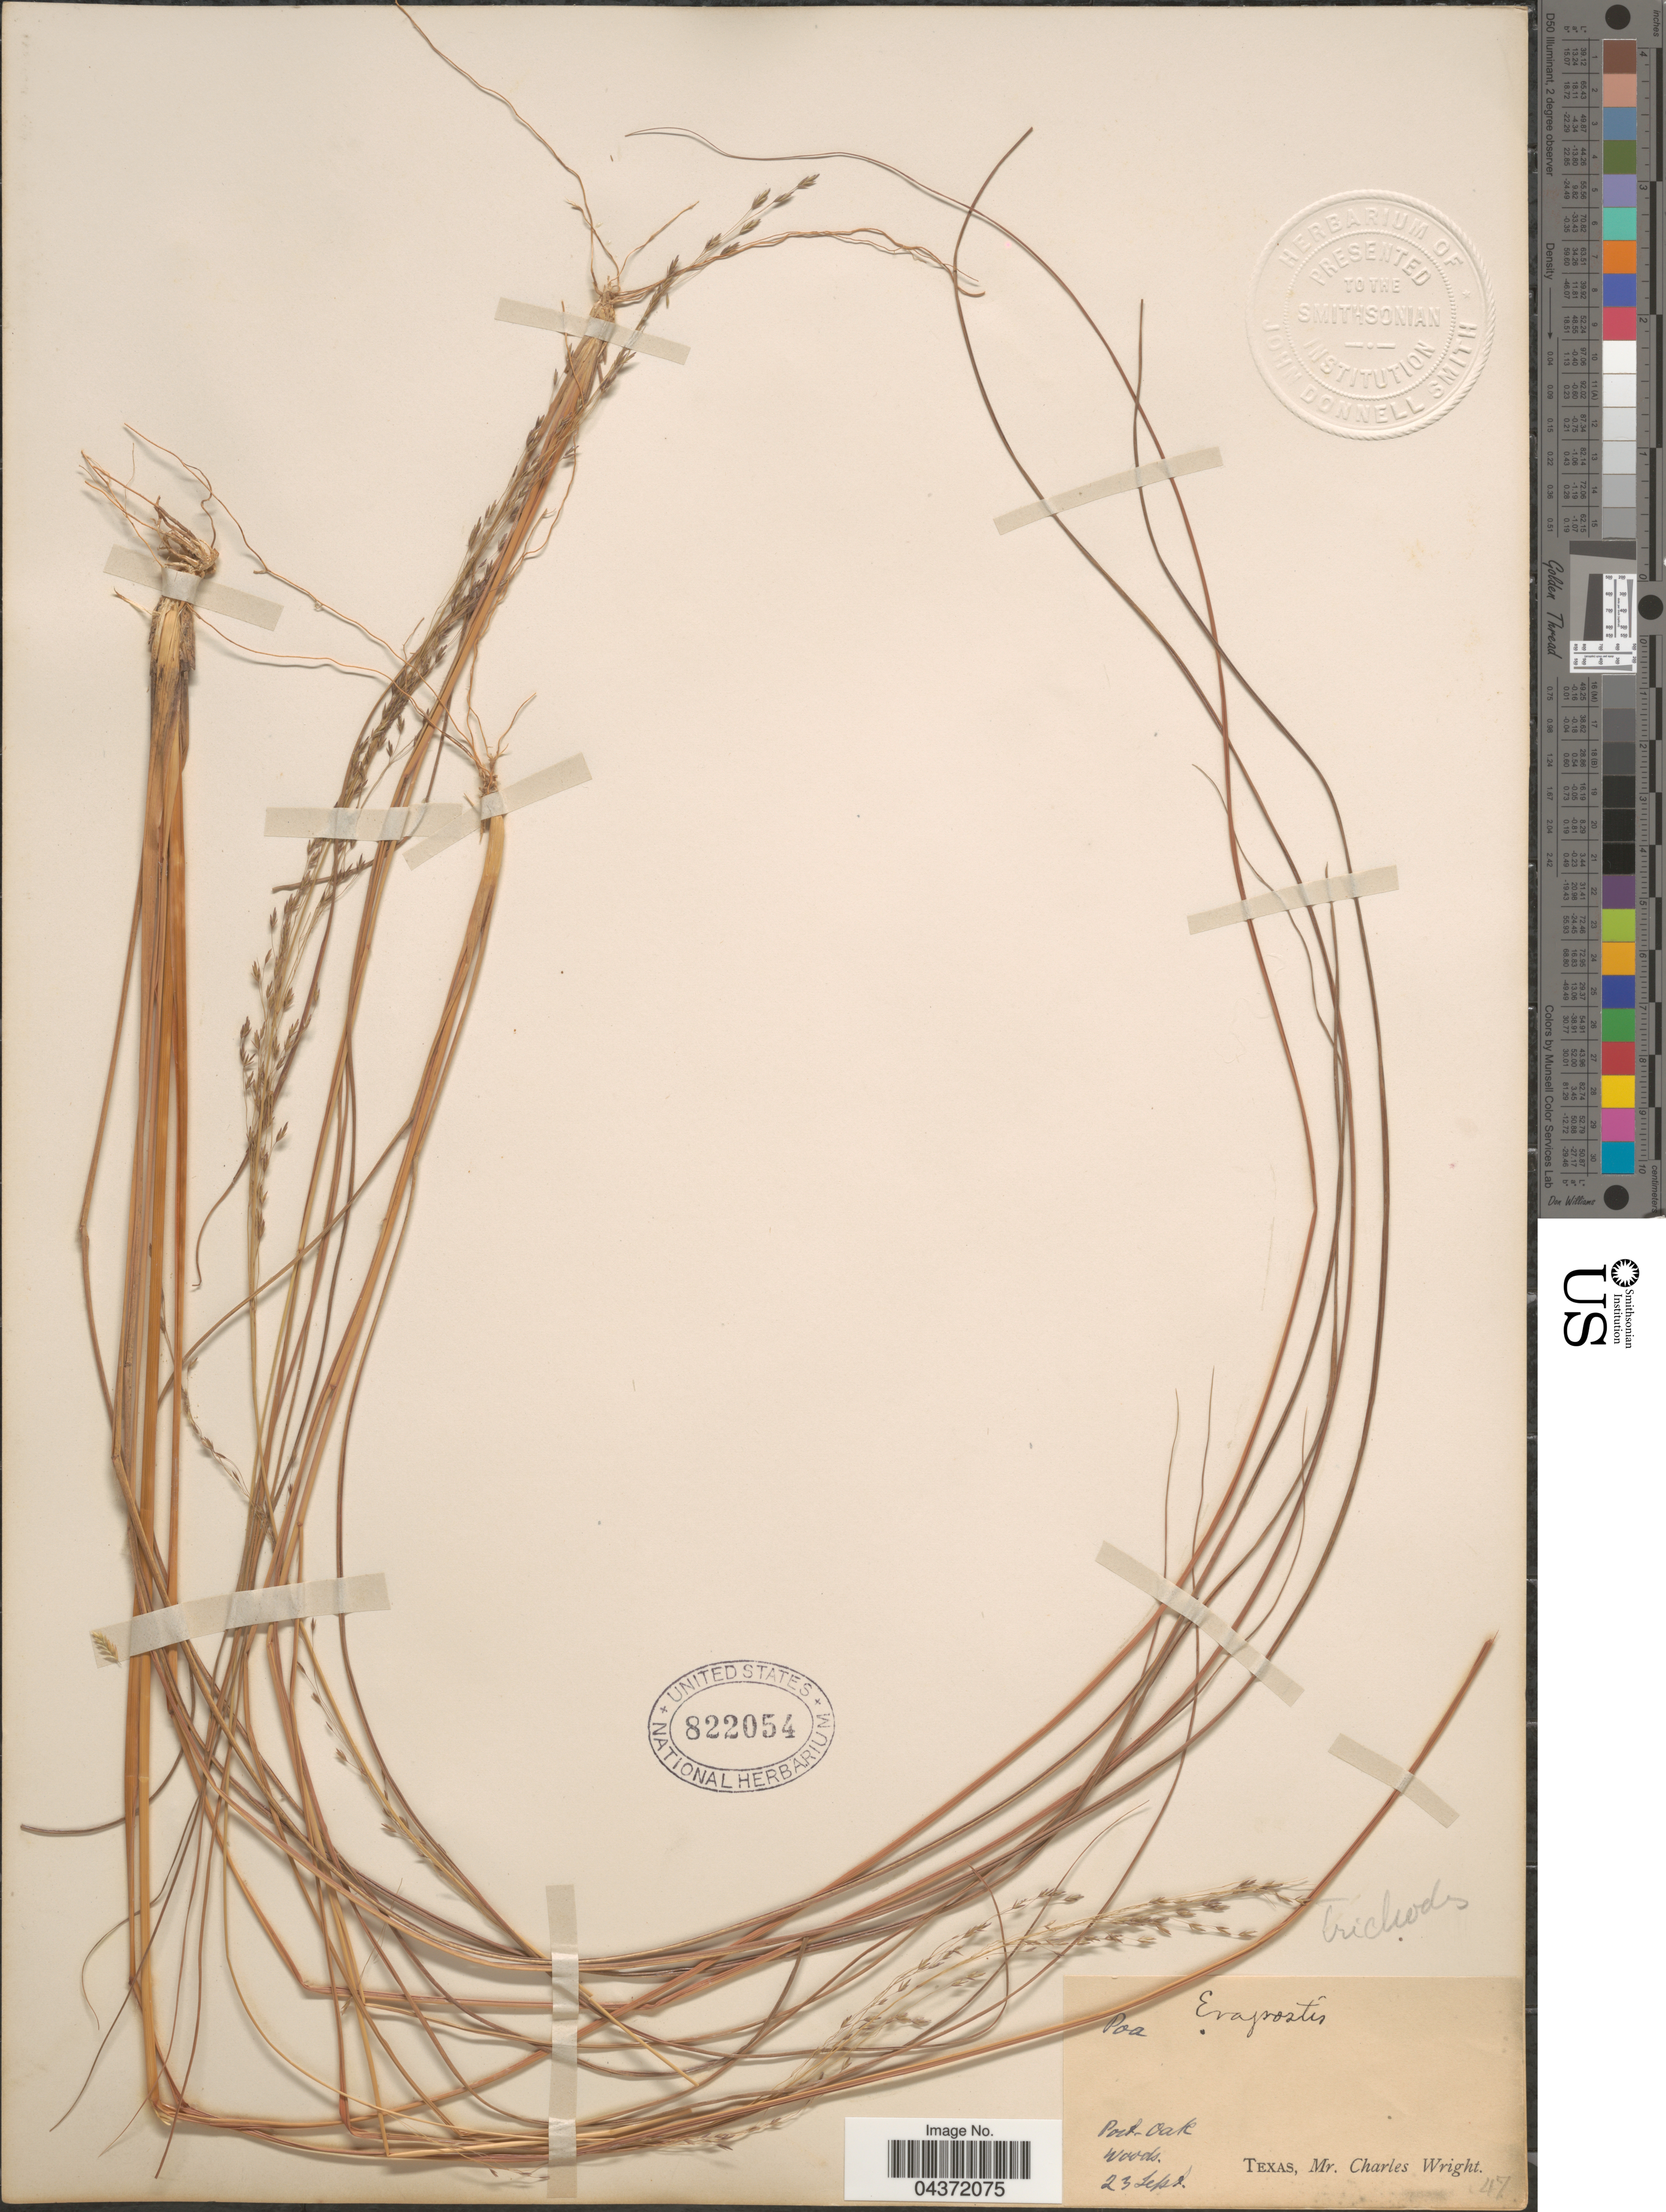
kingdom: Plantae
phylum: Tracheophyta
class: Liliopsida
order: Poales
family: Poaceae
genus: Eragrostis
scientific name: Eragrostis trichodes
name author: (Nutt.) Alph. Wood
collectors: C. Wright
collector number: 47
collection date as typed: Transcribed d/m/y: /9/23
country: United States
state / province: Texas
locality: Port Oak. Woods.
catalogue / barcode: US 822054